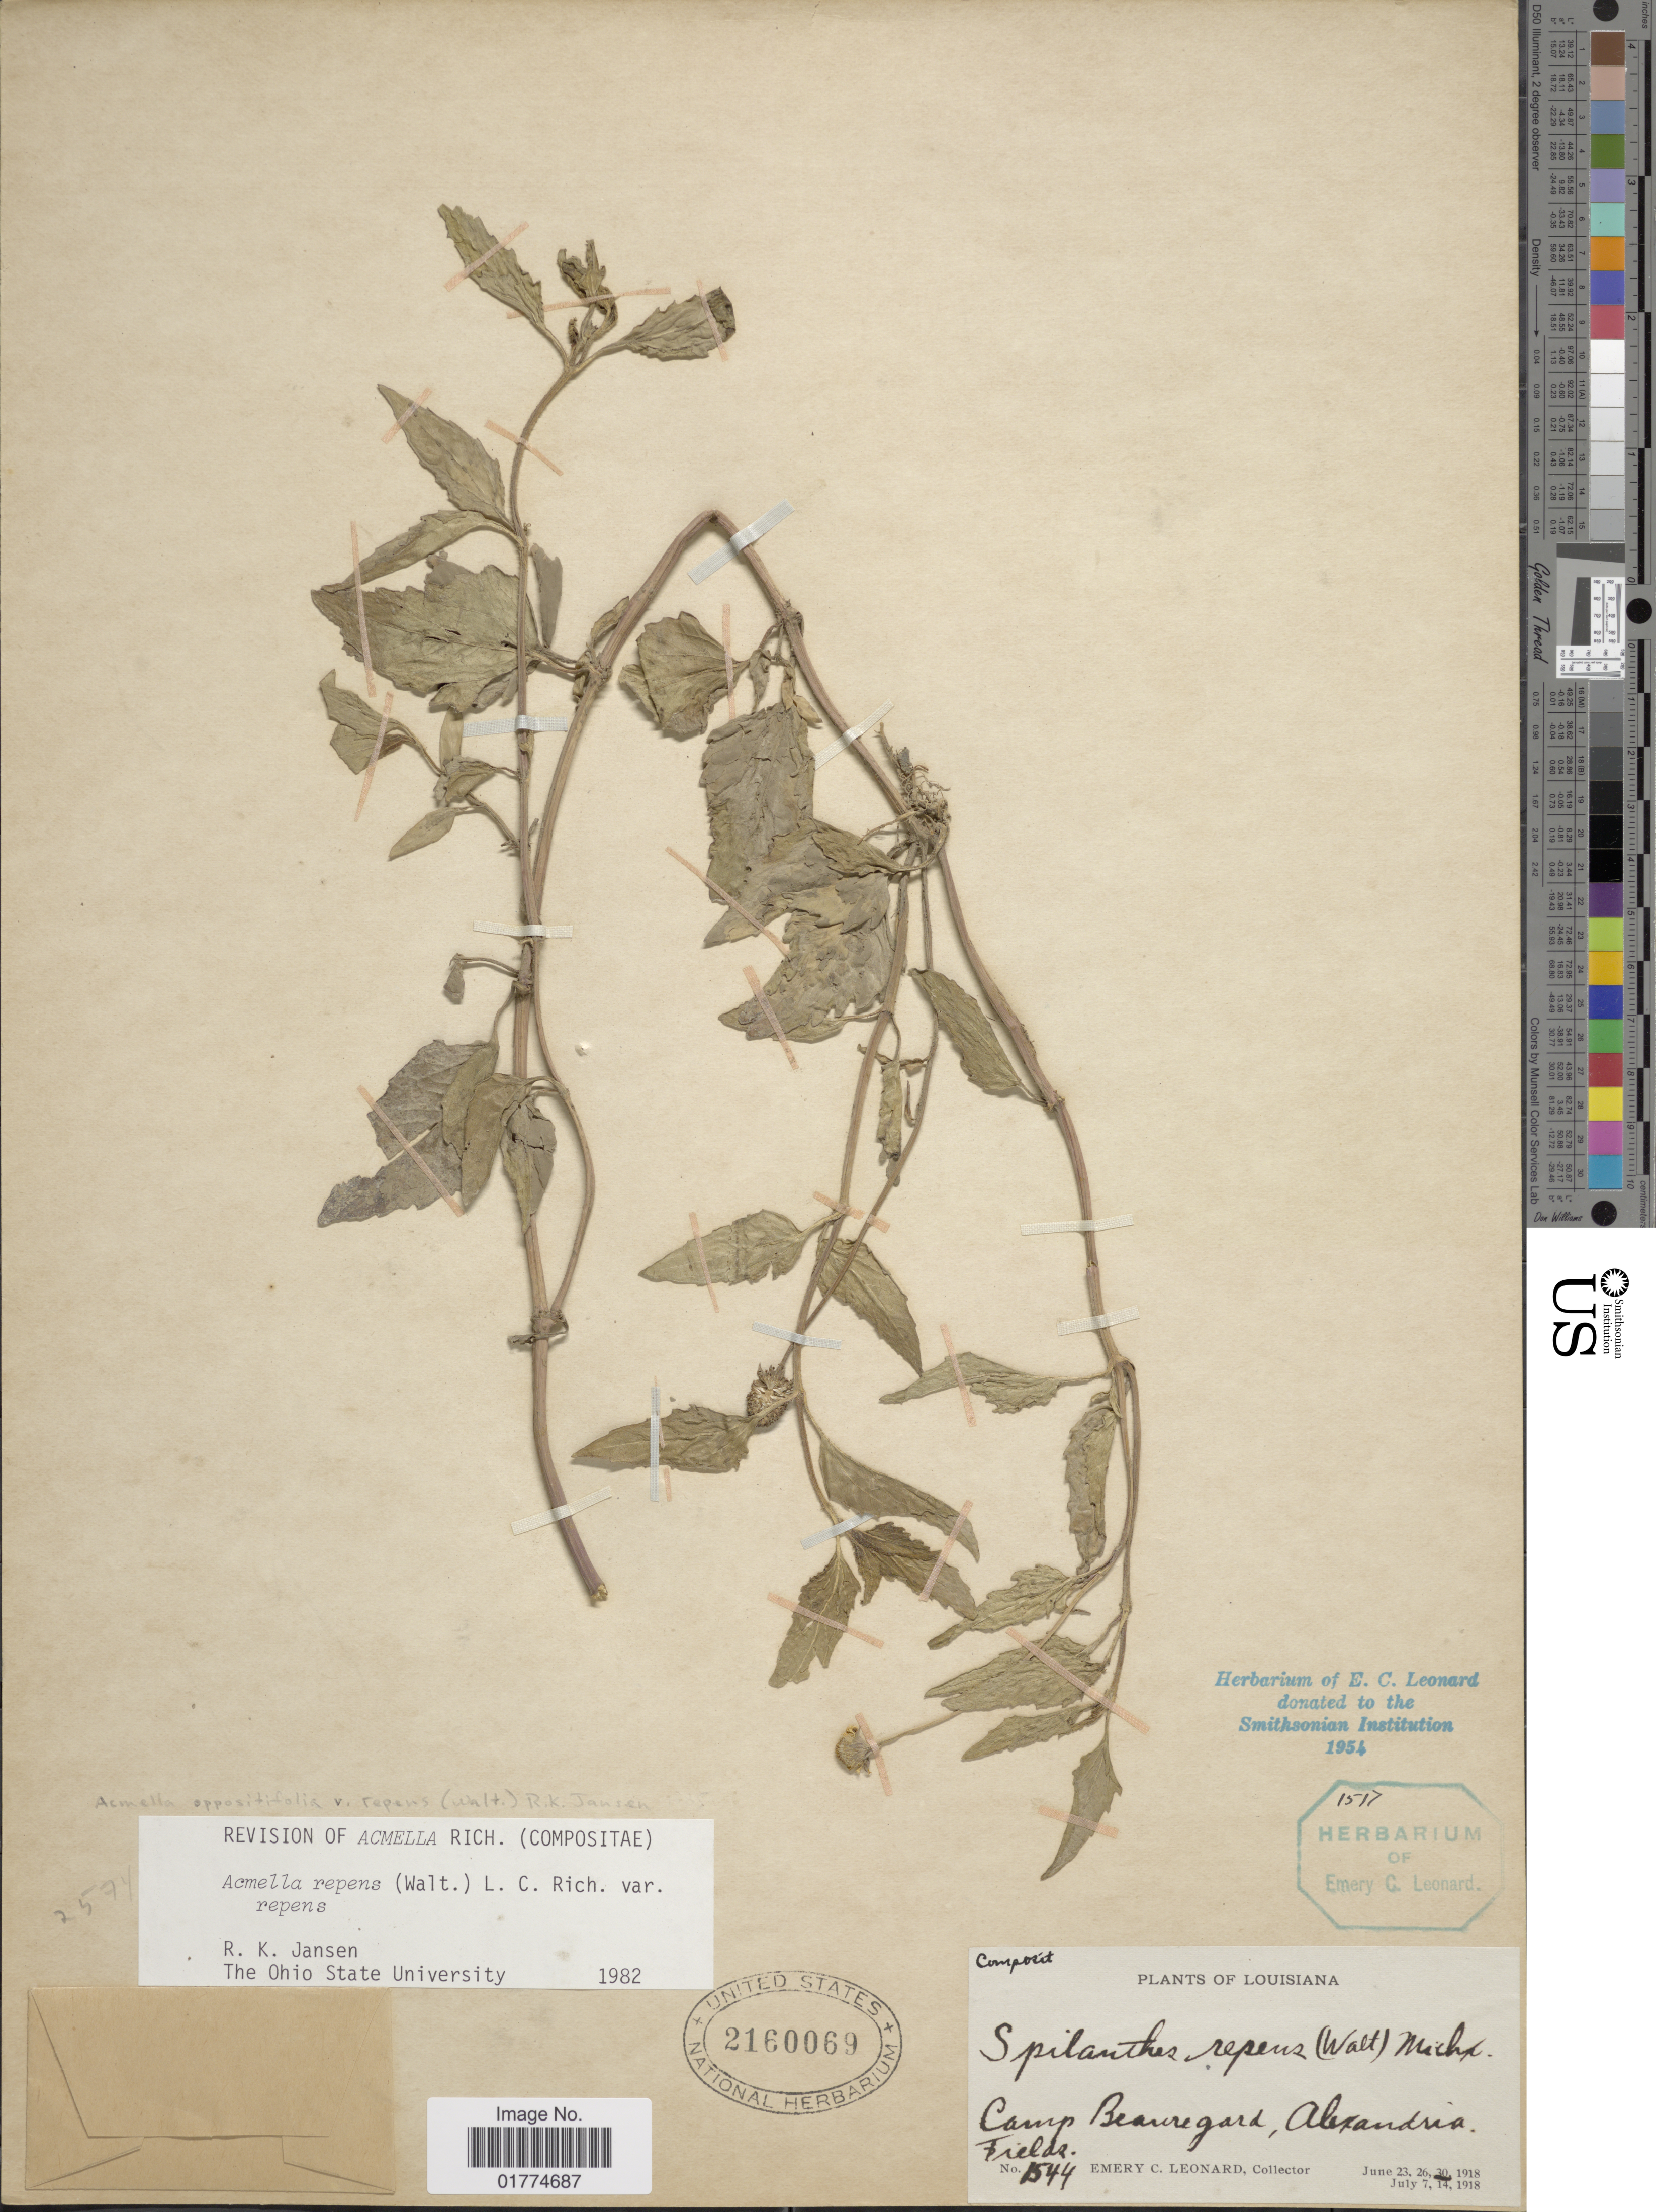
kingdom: Plantae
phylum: Tracheophyta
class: Magnoliopsida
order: Asterales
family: Asteraceae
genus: Acmella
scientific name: Acmella oppositifolia var. repens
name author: (Walter) R.K. Jansen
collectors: E. C. Leonard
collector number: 1544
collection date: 1918-06-30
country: United States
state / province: Louisiana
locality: Camp Beauregard, Alexandria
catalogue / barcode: US 2160069